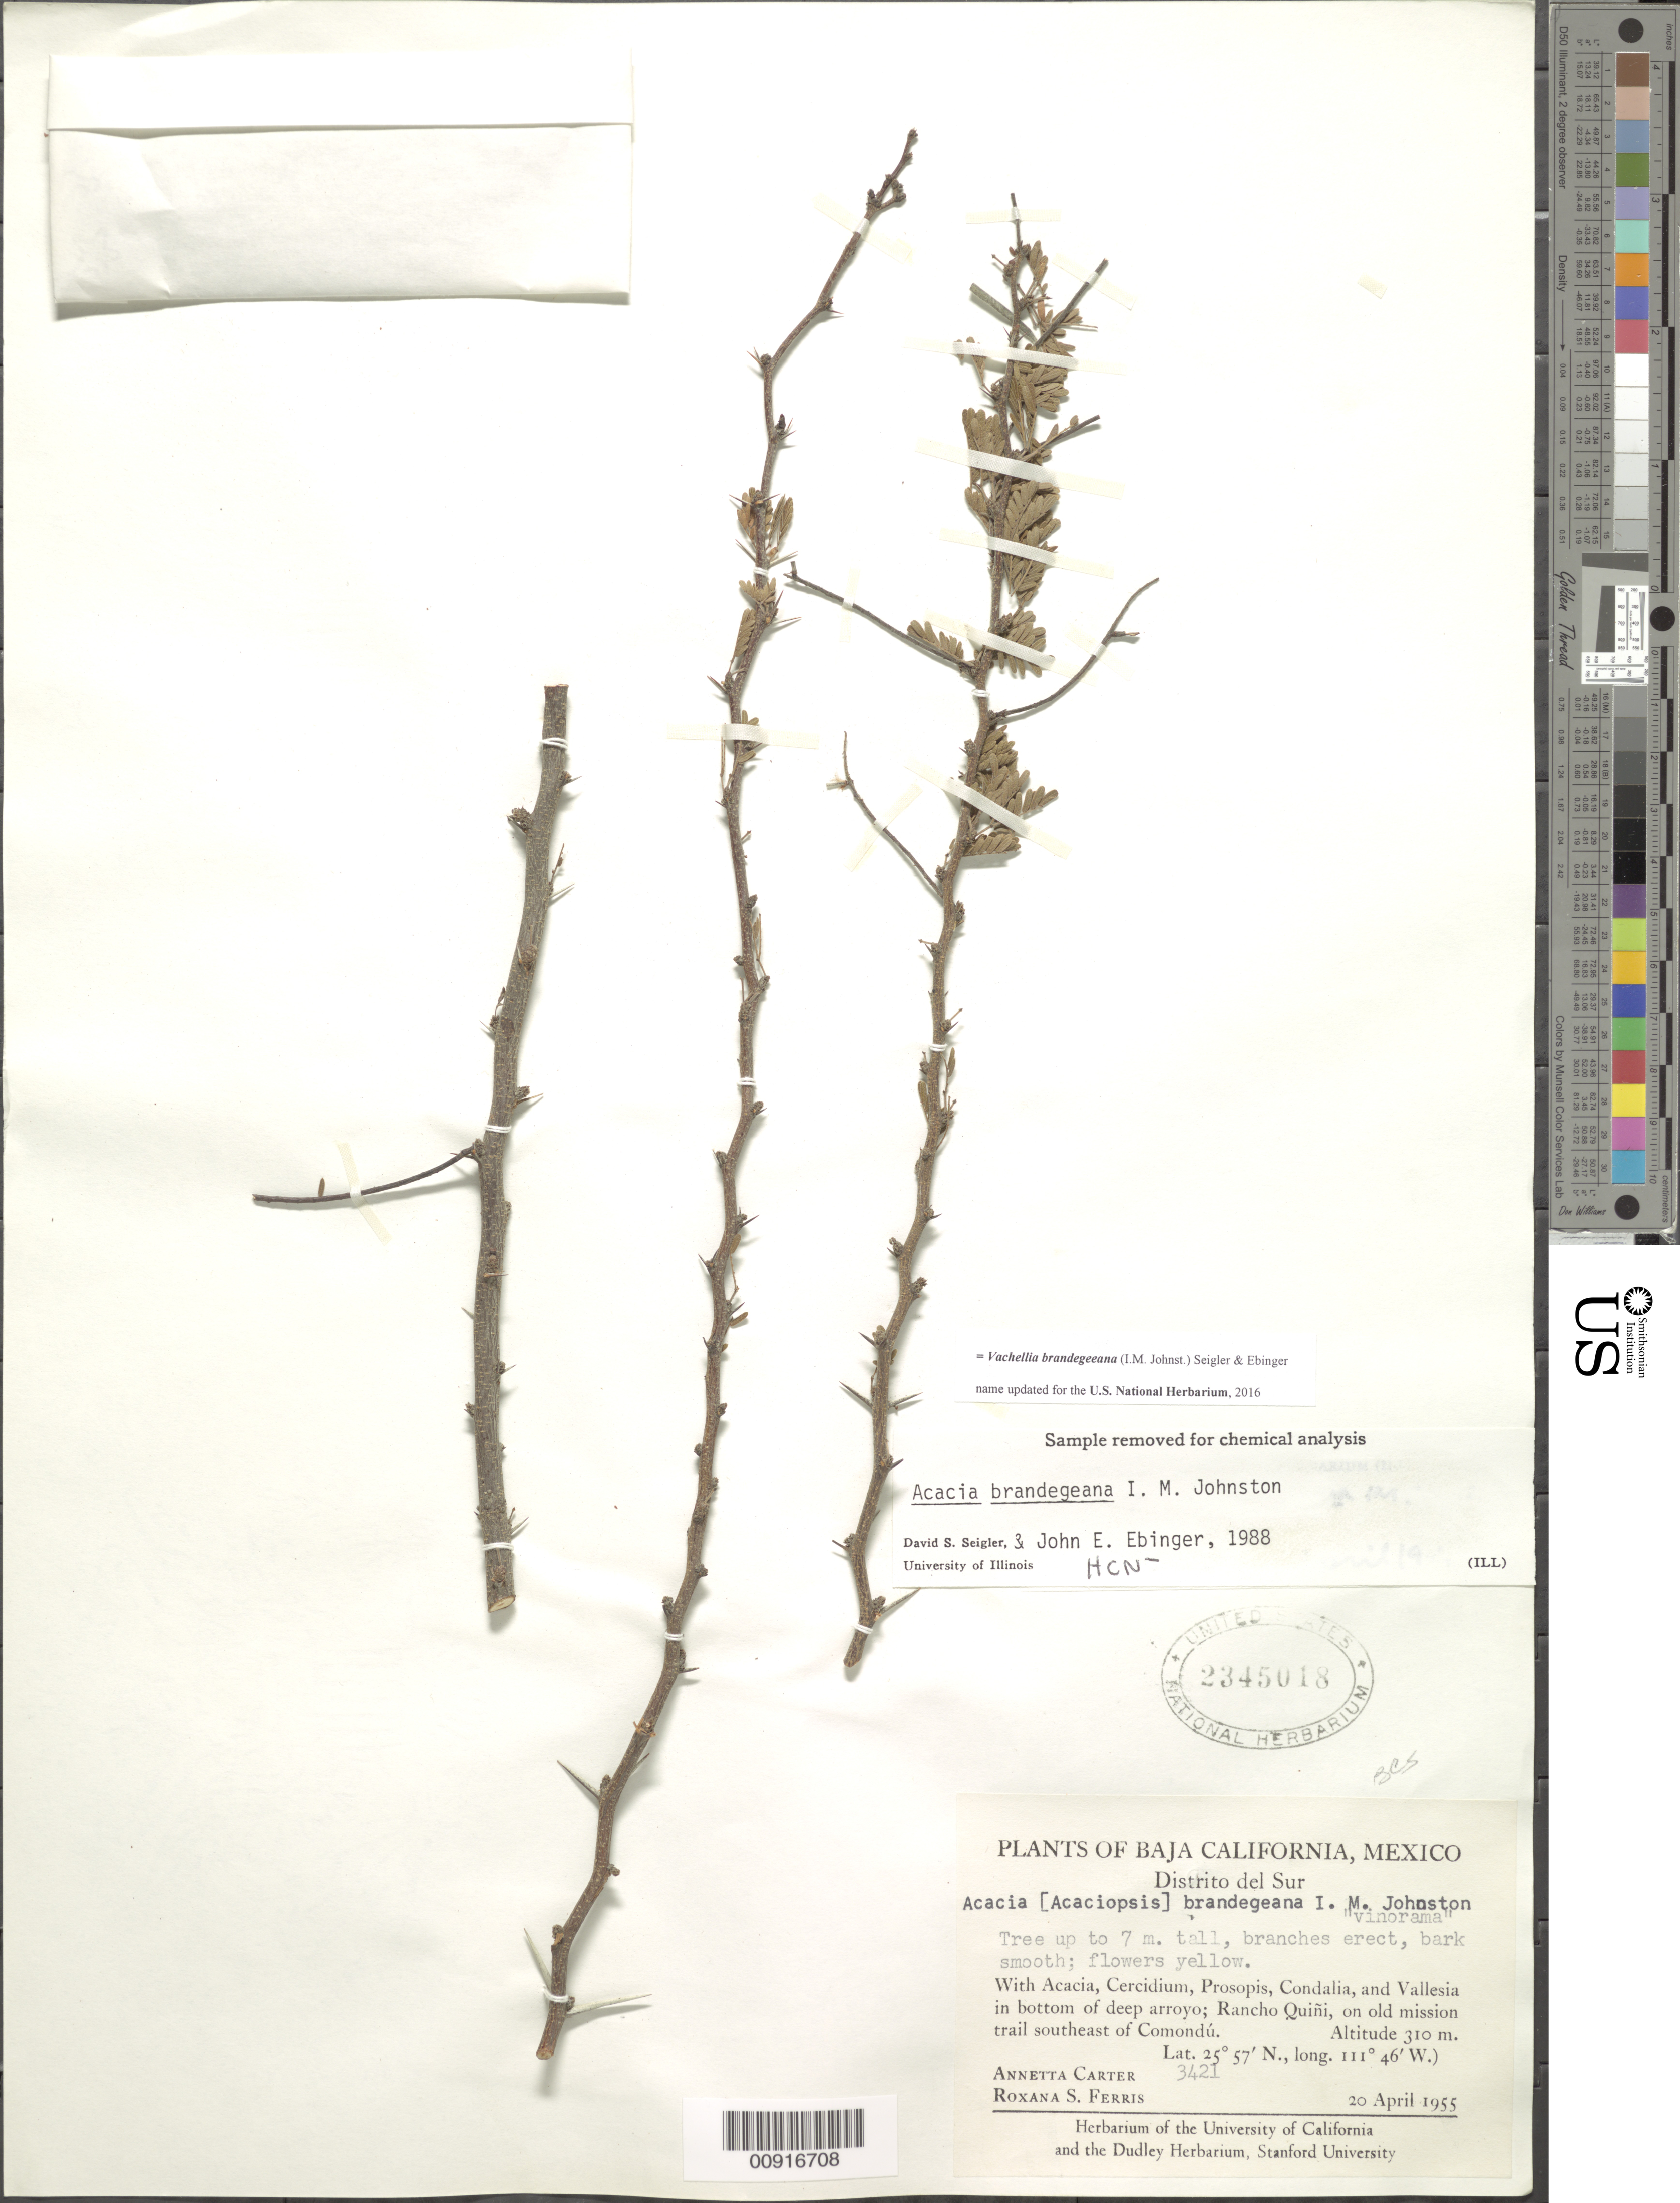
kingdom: Plantae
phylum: Tracheophyta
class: Magnoliopsida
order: Fabales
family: Fabaceae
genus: Vachellia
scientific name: Vachellia brandegeana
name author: (I.M. Johnst.) Seigler & Ebinger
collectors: A. Carter & R. S. Ferris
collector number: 3421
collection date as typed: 20 Apr 1955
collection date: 1955-04-20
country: Mexico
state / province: Baja California Sur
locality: Rancho Quiñi, on old mission trail southeast of Comondú. Baja California Distrito del Sur.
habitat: With Acacia, Cercidium, Prosopis, Condalia, and Vallesia in bottom of deep arroyo.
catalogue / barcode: US 2345018